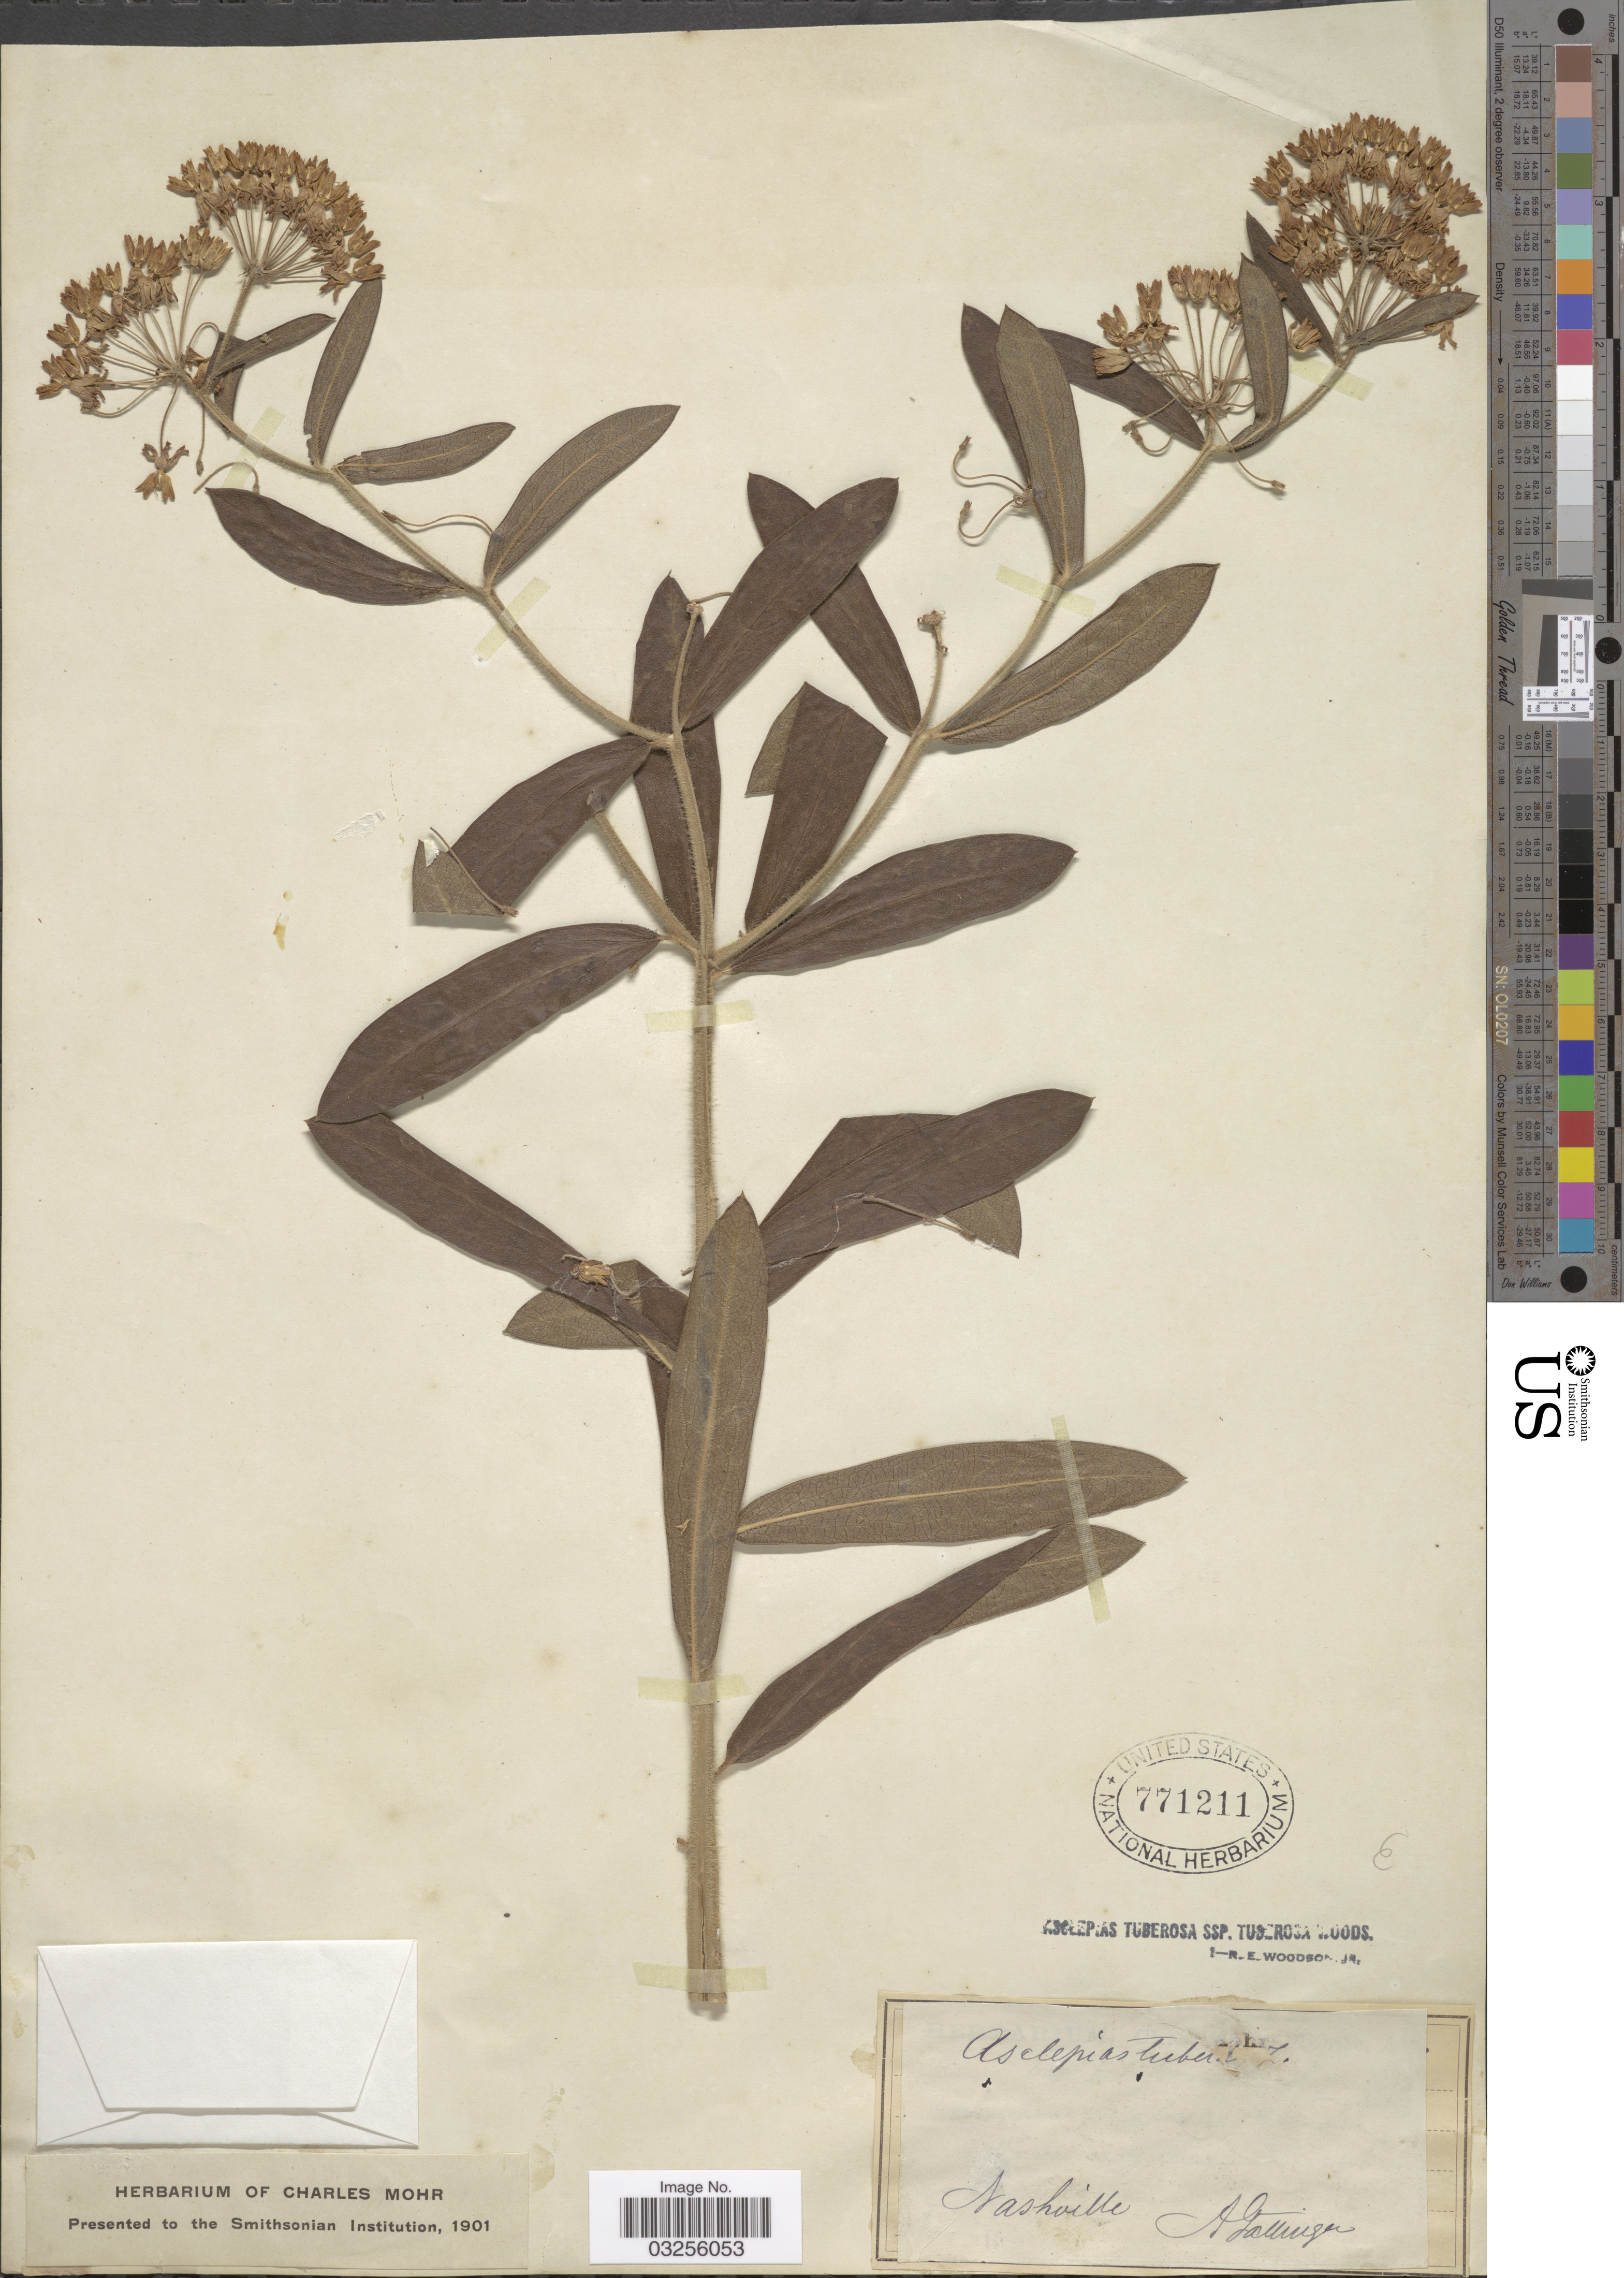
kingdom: Plantae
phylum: Tracheophyta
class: Magnoliopsida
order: Gentianales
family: Apocynaceae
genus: Asclepias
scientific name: Asclepias tuberosa subsp. tuberosa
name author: L.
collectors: A. Gallinger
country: United States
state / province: Tennessee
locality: Nashville.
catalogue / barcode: US 771211